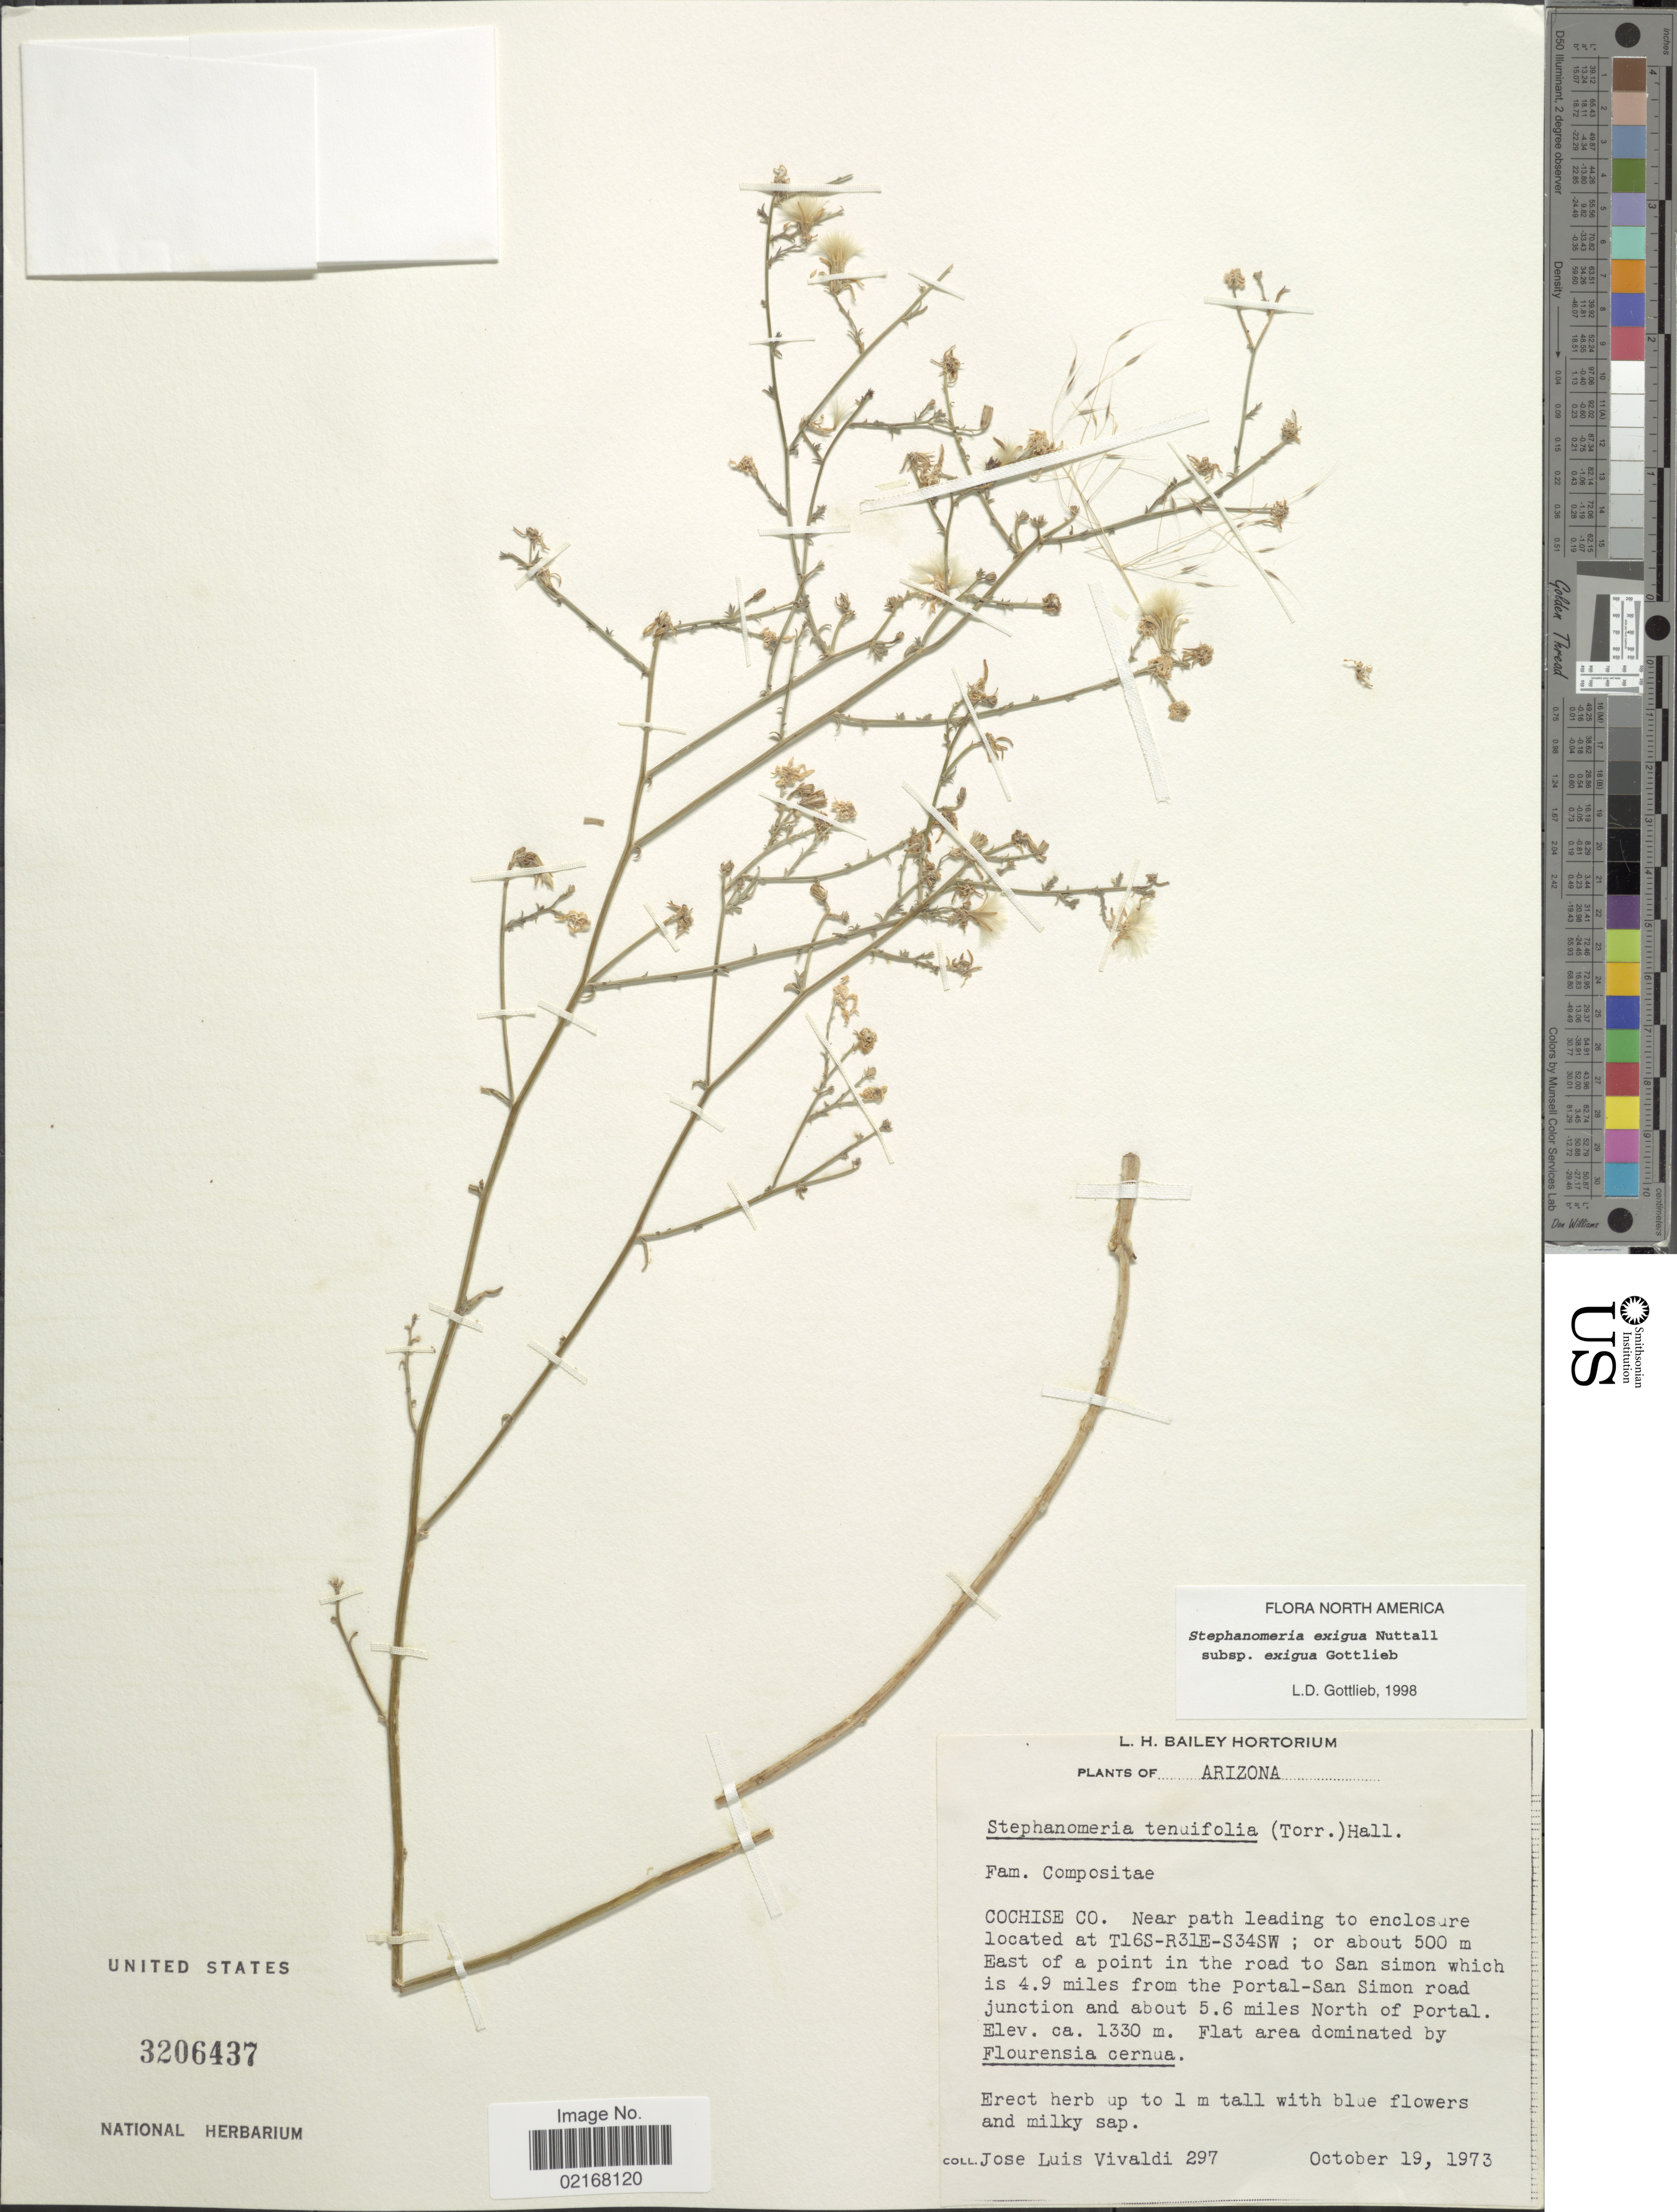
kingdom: Plantae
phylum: Tracheophyta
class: Magnoliopsida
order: Asterales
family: Asteraceae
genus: Stephanomeria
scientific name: Stephanomeria exigua subsp. exigua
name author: Nutt.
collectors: J. L. Vivaldi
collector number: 297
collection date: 1973-10-19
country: United States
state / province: Arizona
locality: Cochise Co. Near path leading to enclosure located at T16S-R31E-S34SW; or about 500 m East of a point in the road to San simon which is 4.9 miles from the Portal-San Simon road junction and about 5.6 miles North of Portal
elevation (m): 1330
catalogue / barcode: US 3206437